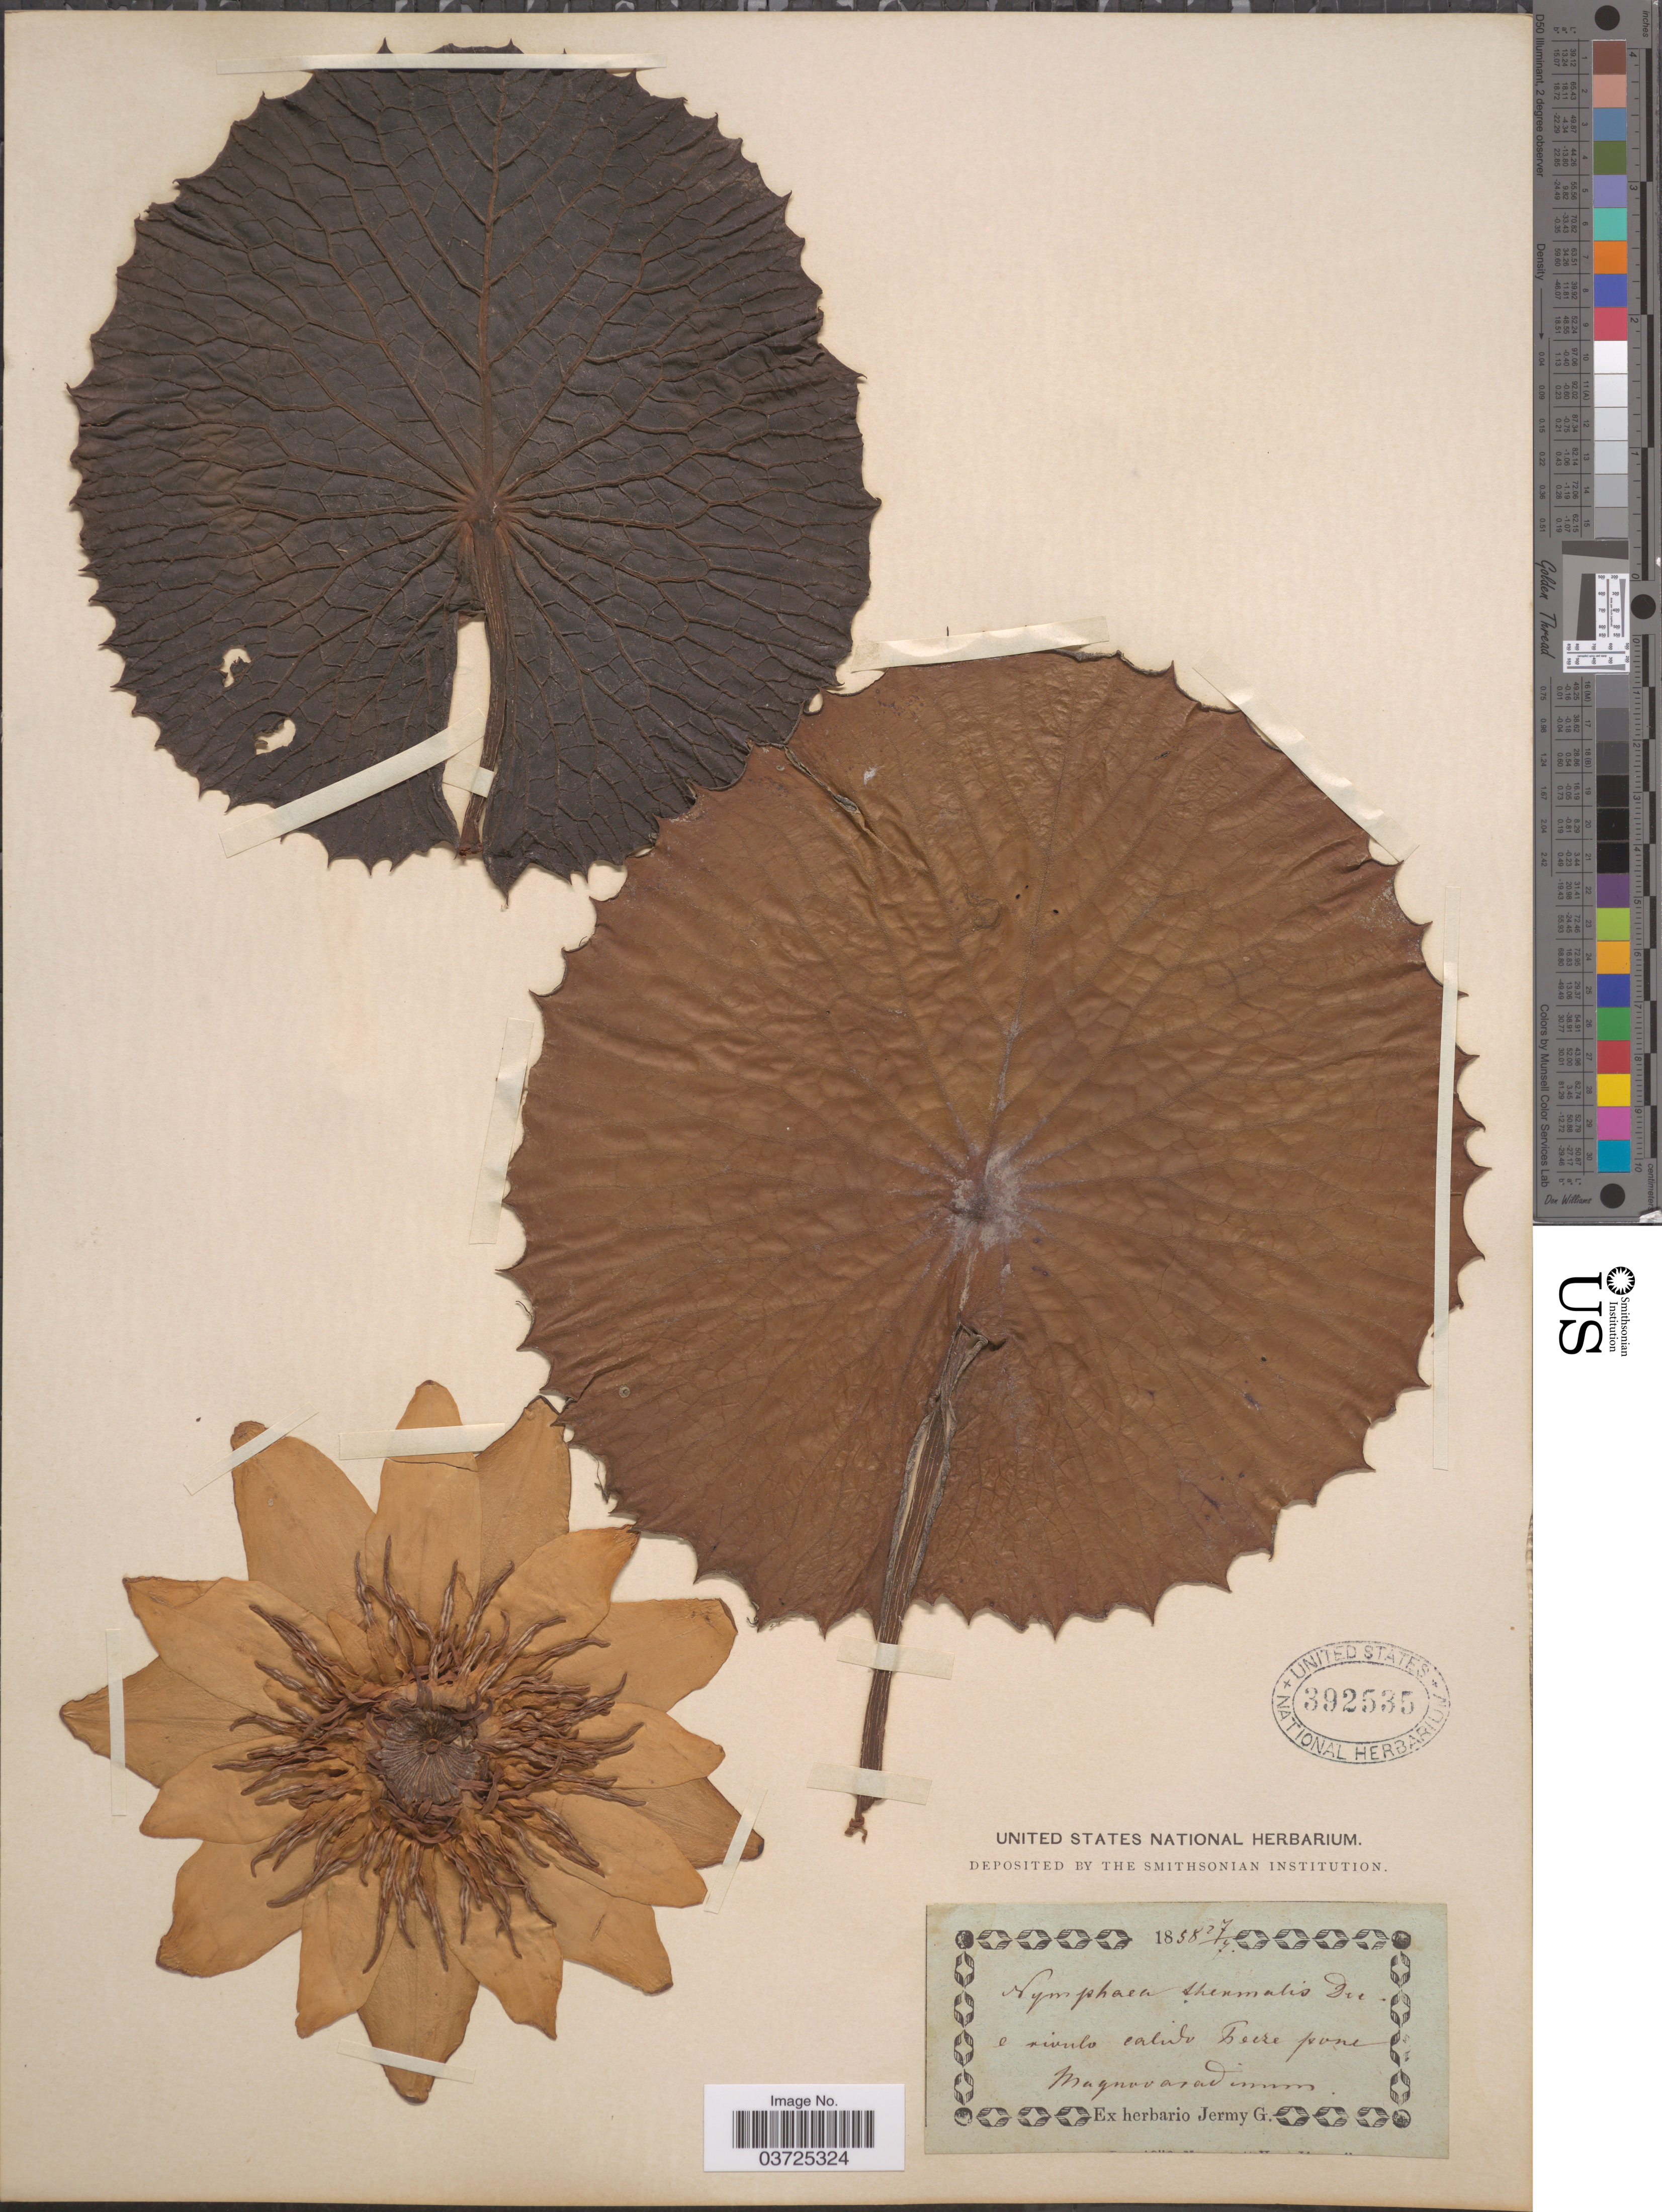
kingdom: Plantae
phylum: Tracheophyta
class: Magnoliopsida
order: Nymphaeales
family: Nymphaeaceae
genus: Nymphaea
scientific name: Nymphaea thermalis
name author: DC.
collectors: ex herb. G. Jermy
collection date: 1858-07-27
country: Hungary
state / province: Pécs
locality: Rivulo calido Pecze pone Maqnovaradinum. [interpreted]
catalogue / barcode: US 392535